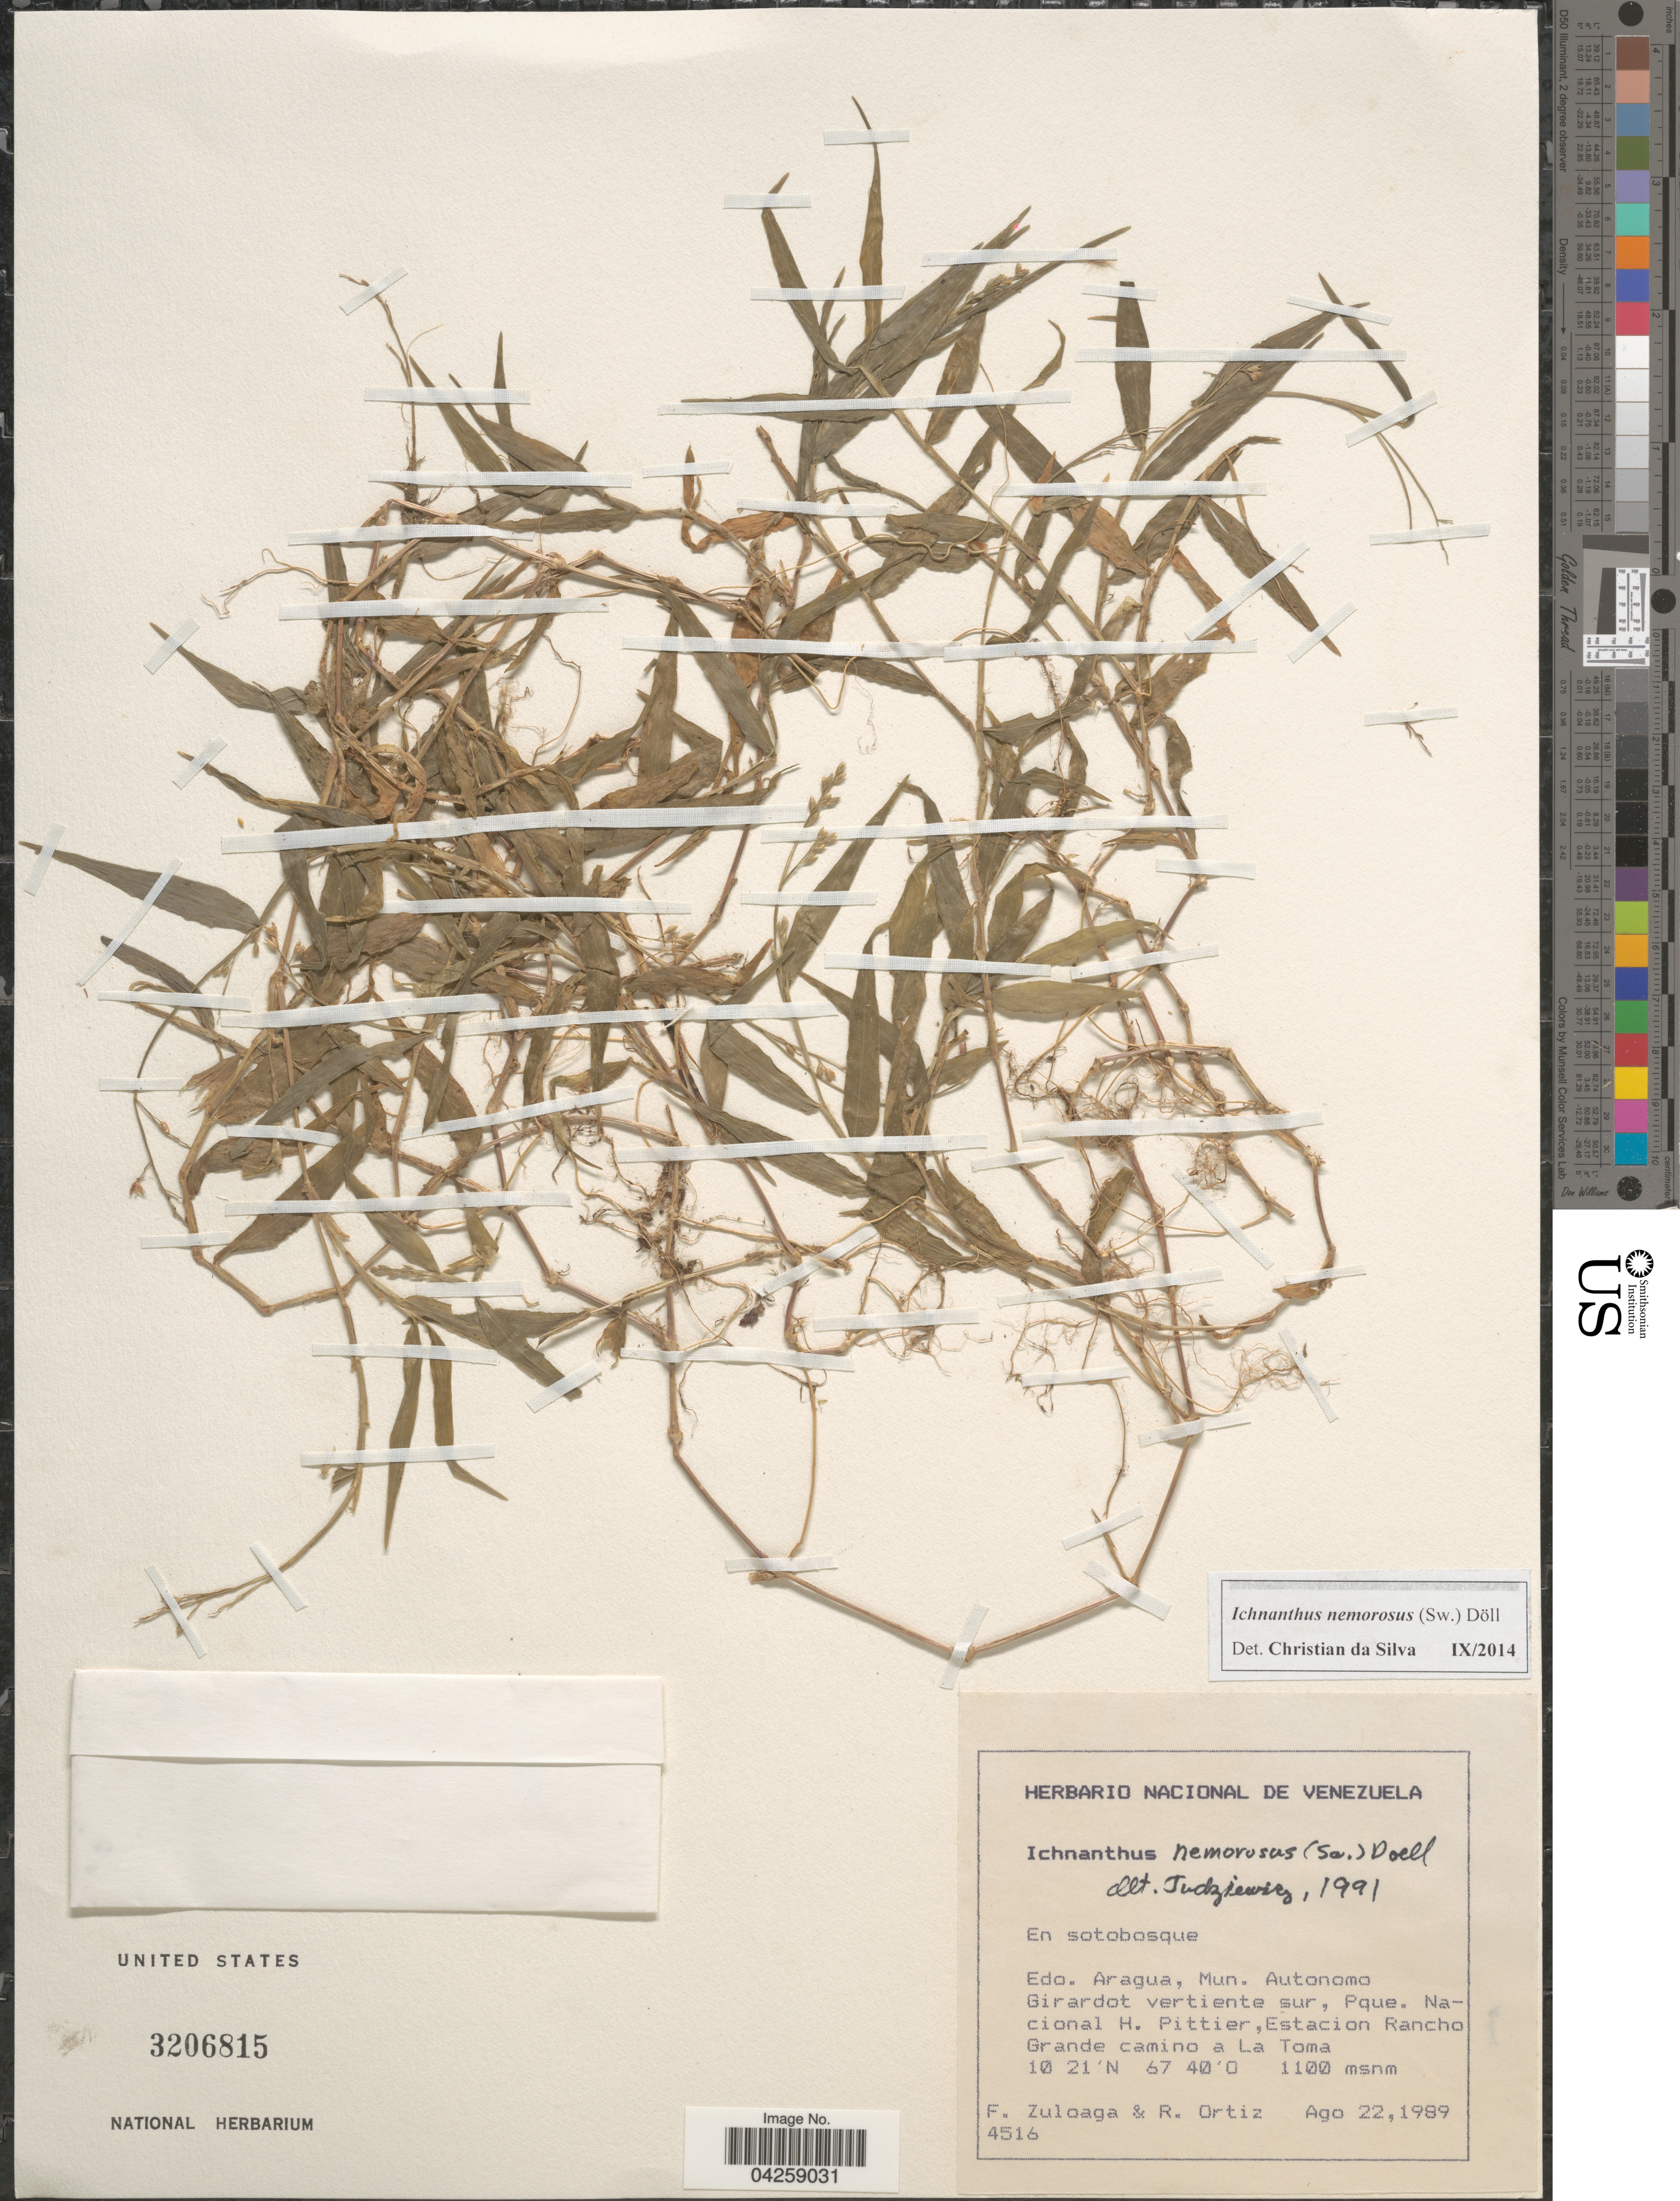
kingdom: Plantae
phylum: Tracheophyta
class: Liliopsida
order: Poales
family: Poaceae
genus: Ichnanthus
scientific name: Ichnanthus nemorosus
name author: (Sw.) Döll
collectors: F. Zuloaga & R. Ortiz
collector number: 4516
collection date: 1989-08-22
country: Venezuela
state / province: Aragua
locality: Mun. Autonomo Girardot vertiente sur, Pque. Nacional H. Pittier, Estacion Rancho Grande camino a La Toma.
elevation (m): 1100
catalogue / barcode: US 3206815